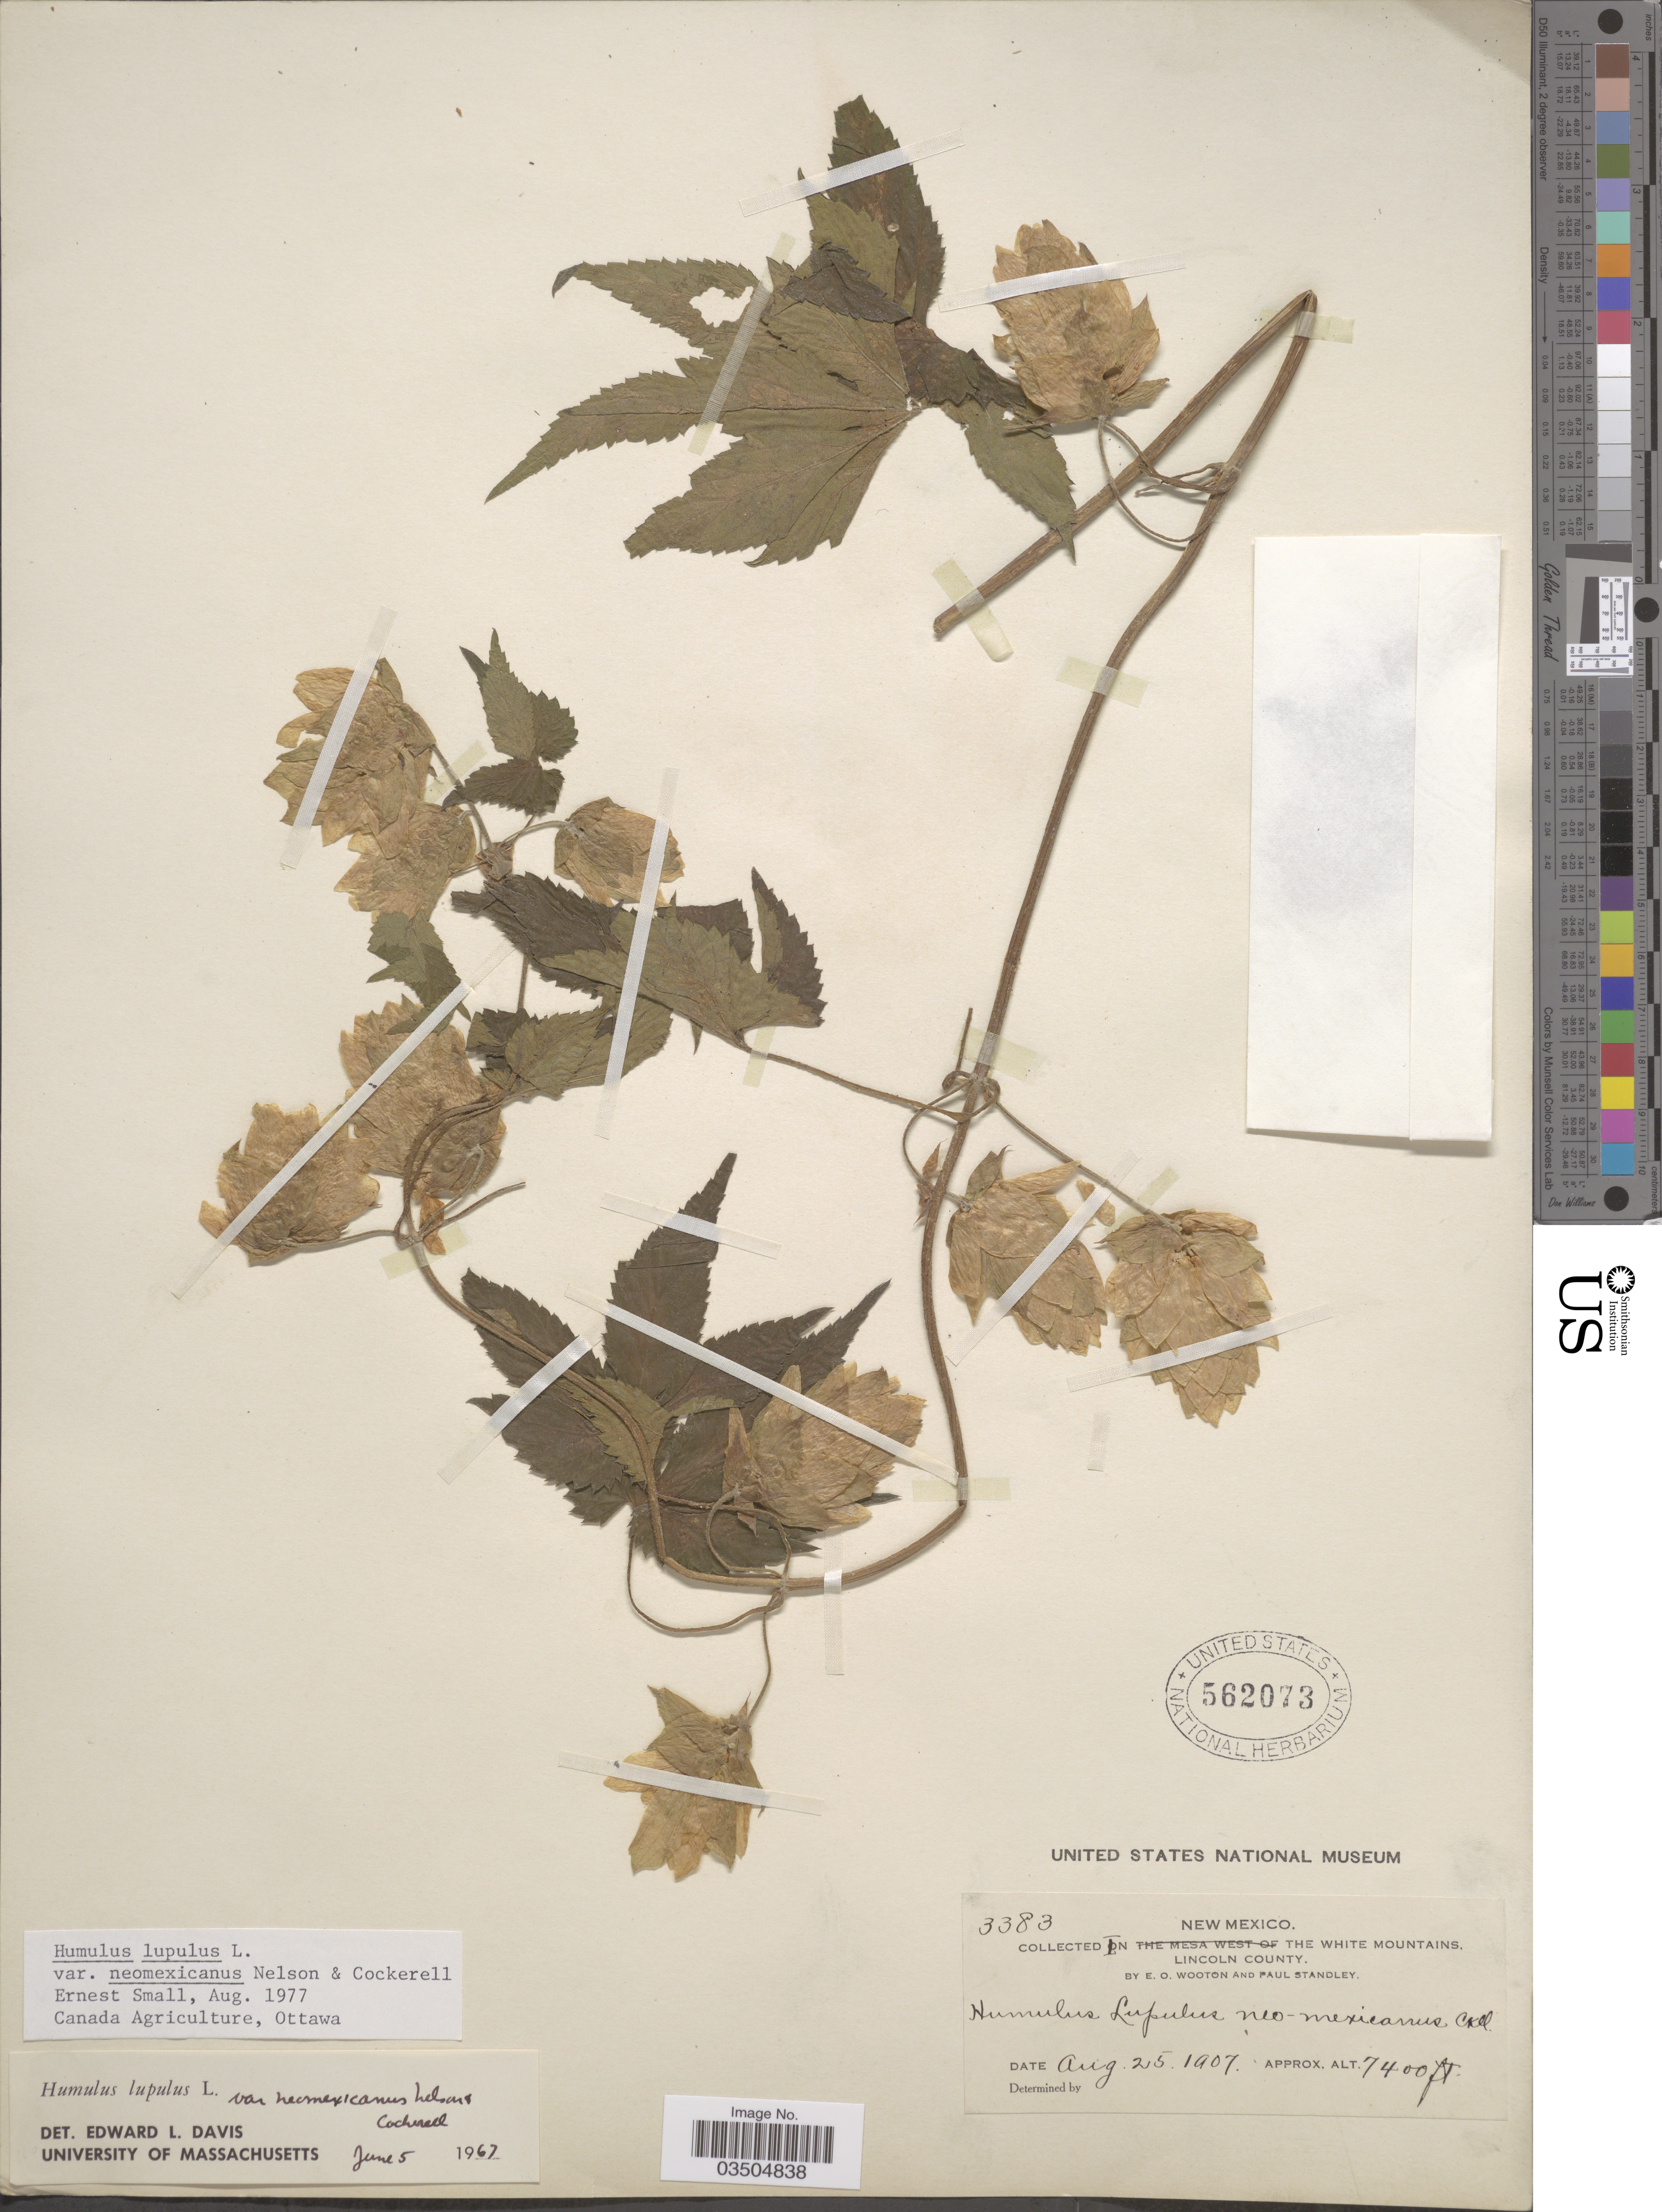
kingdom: Plantae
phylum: Tracheophyta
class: Magnoliopsida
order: Rosales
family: Cannabaceae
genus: Humulus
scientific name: Humulus neomexicanus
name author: (A. Nelson & Cockerell) Rydb.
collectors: E. O. Wooton & P. C. Standley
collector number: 3383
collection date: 1907-08-25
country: United States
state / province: New Mexico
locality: In the White Mountains, Lincoln County.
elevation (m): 2256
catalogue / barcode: US 562073